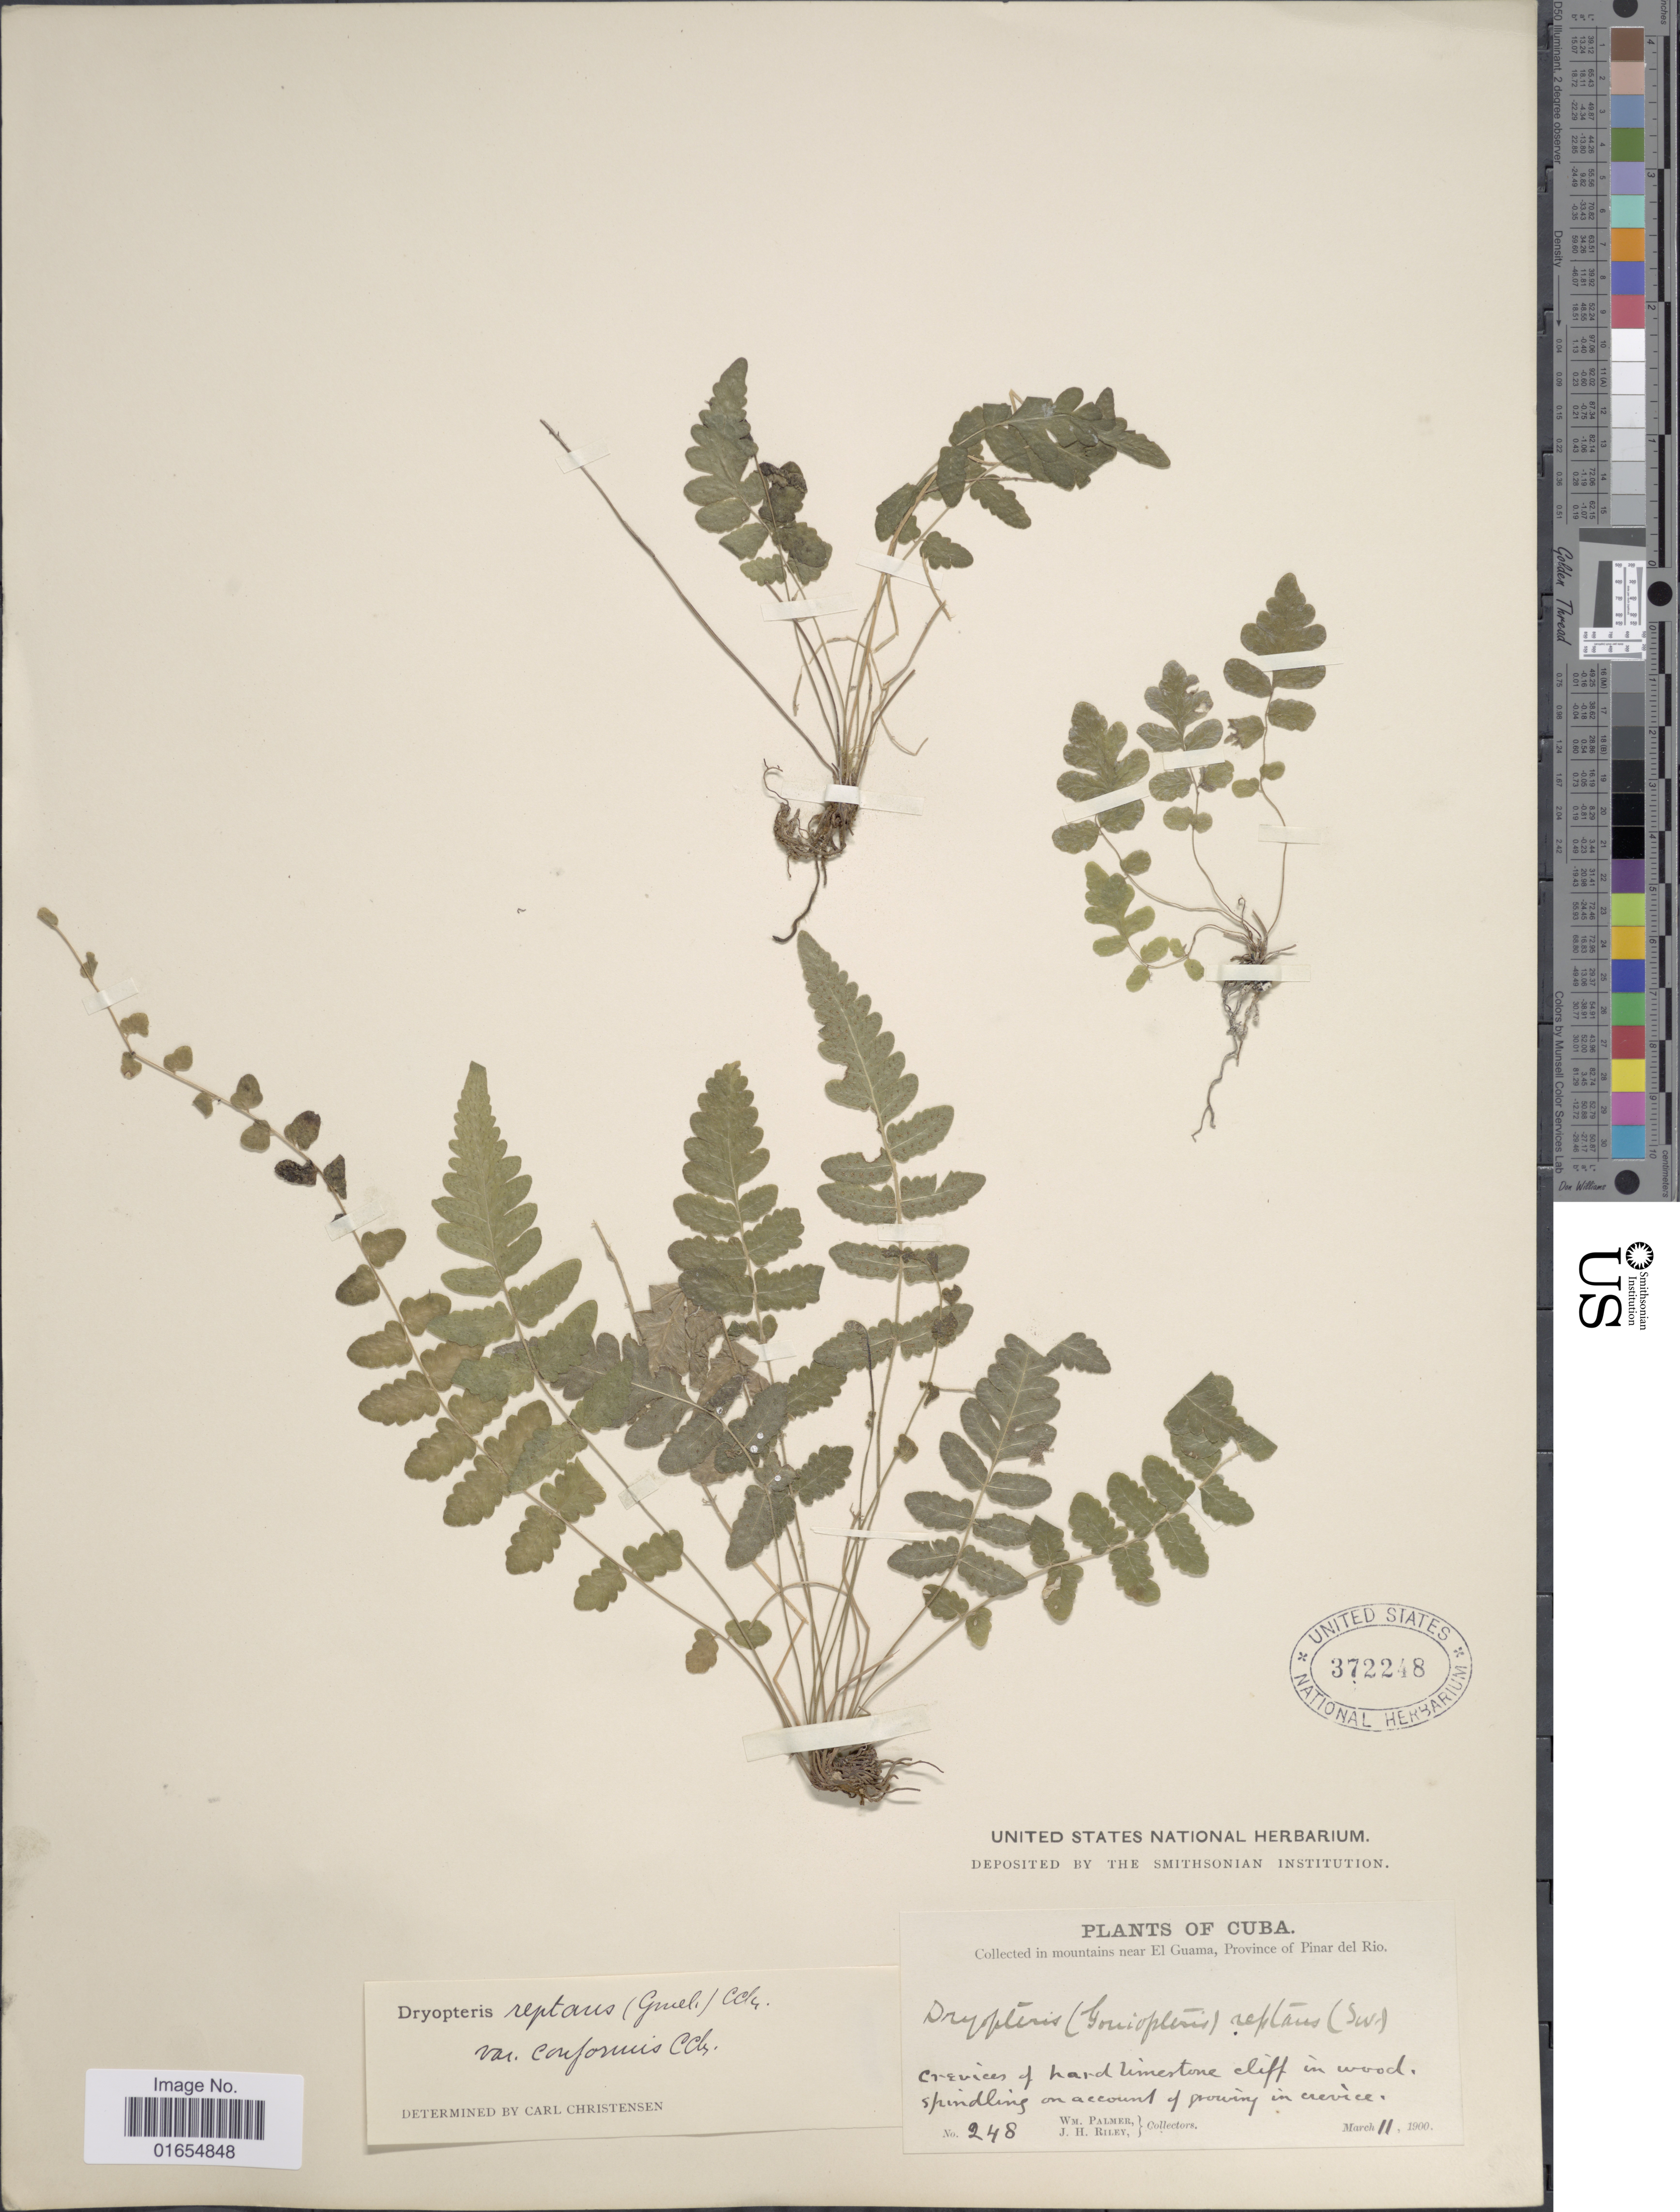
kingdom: Plantae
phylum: Tracheophyta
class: Polypodiopsida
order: Polypodiales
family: Thelypteridaceae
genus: Goniopteris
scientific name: Goniopteris reptans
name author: (J.F. Gmel.) C. Presl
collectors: W. Palmer & J. H. Riley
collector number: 248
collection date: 1900-03-11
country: Cuba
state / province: Pinar del Río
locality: In mountains near El Guama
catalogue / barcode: US 372248